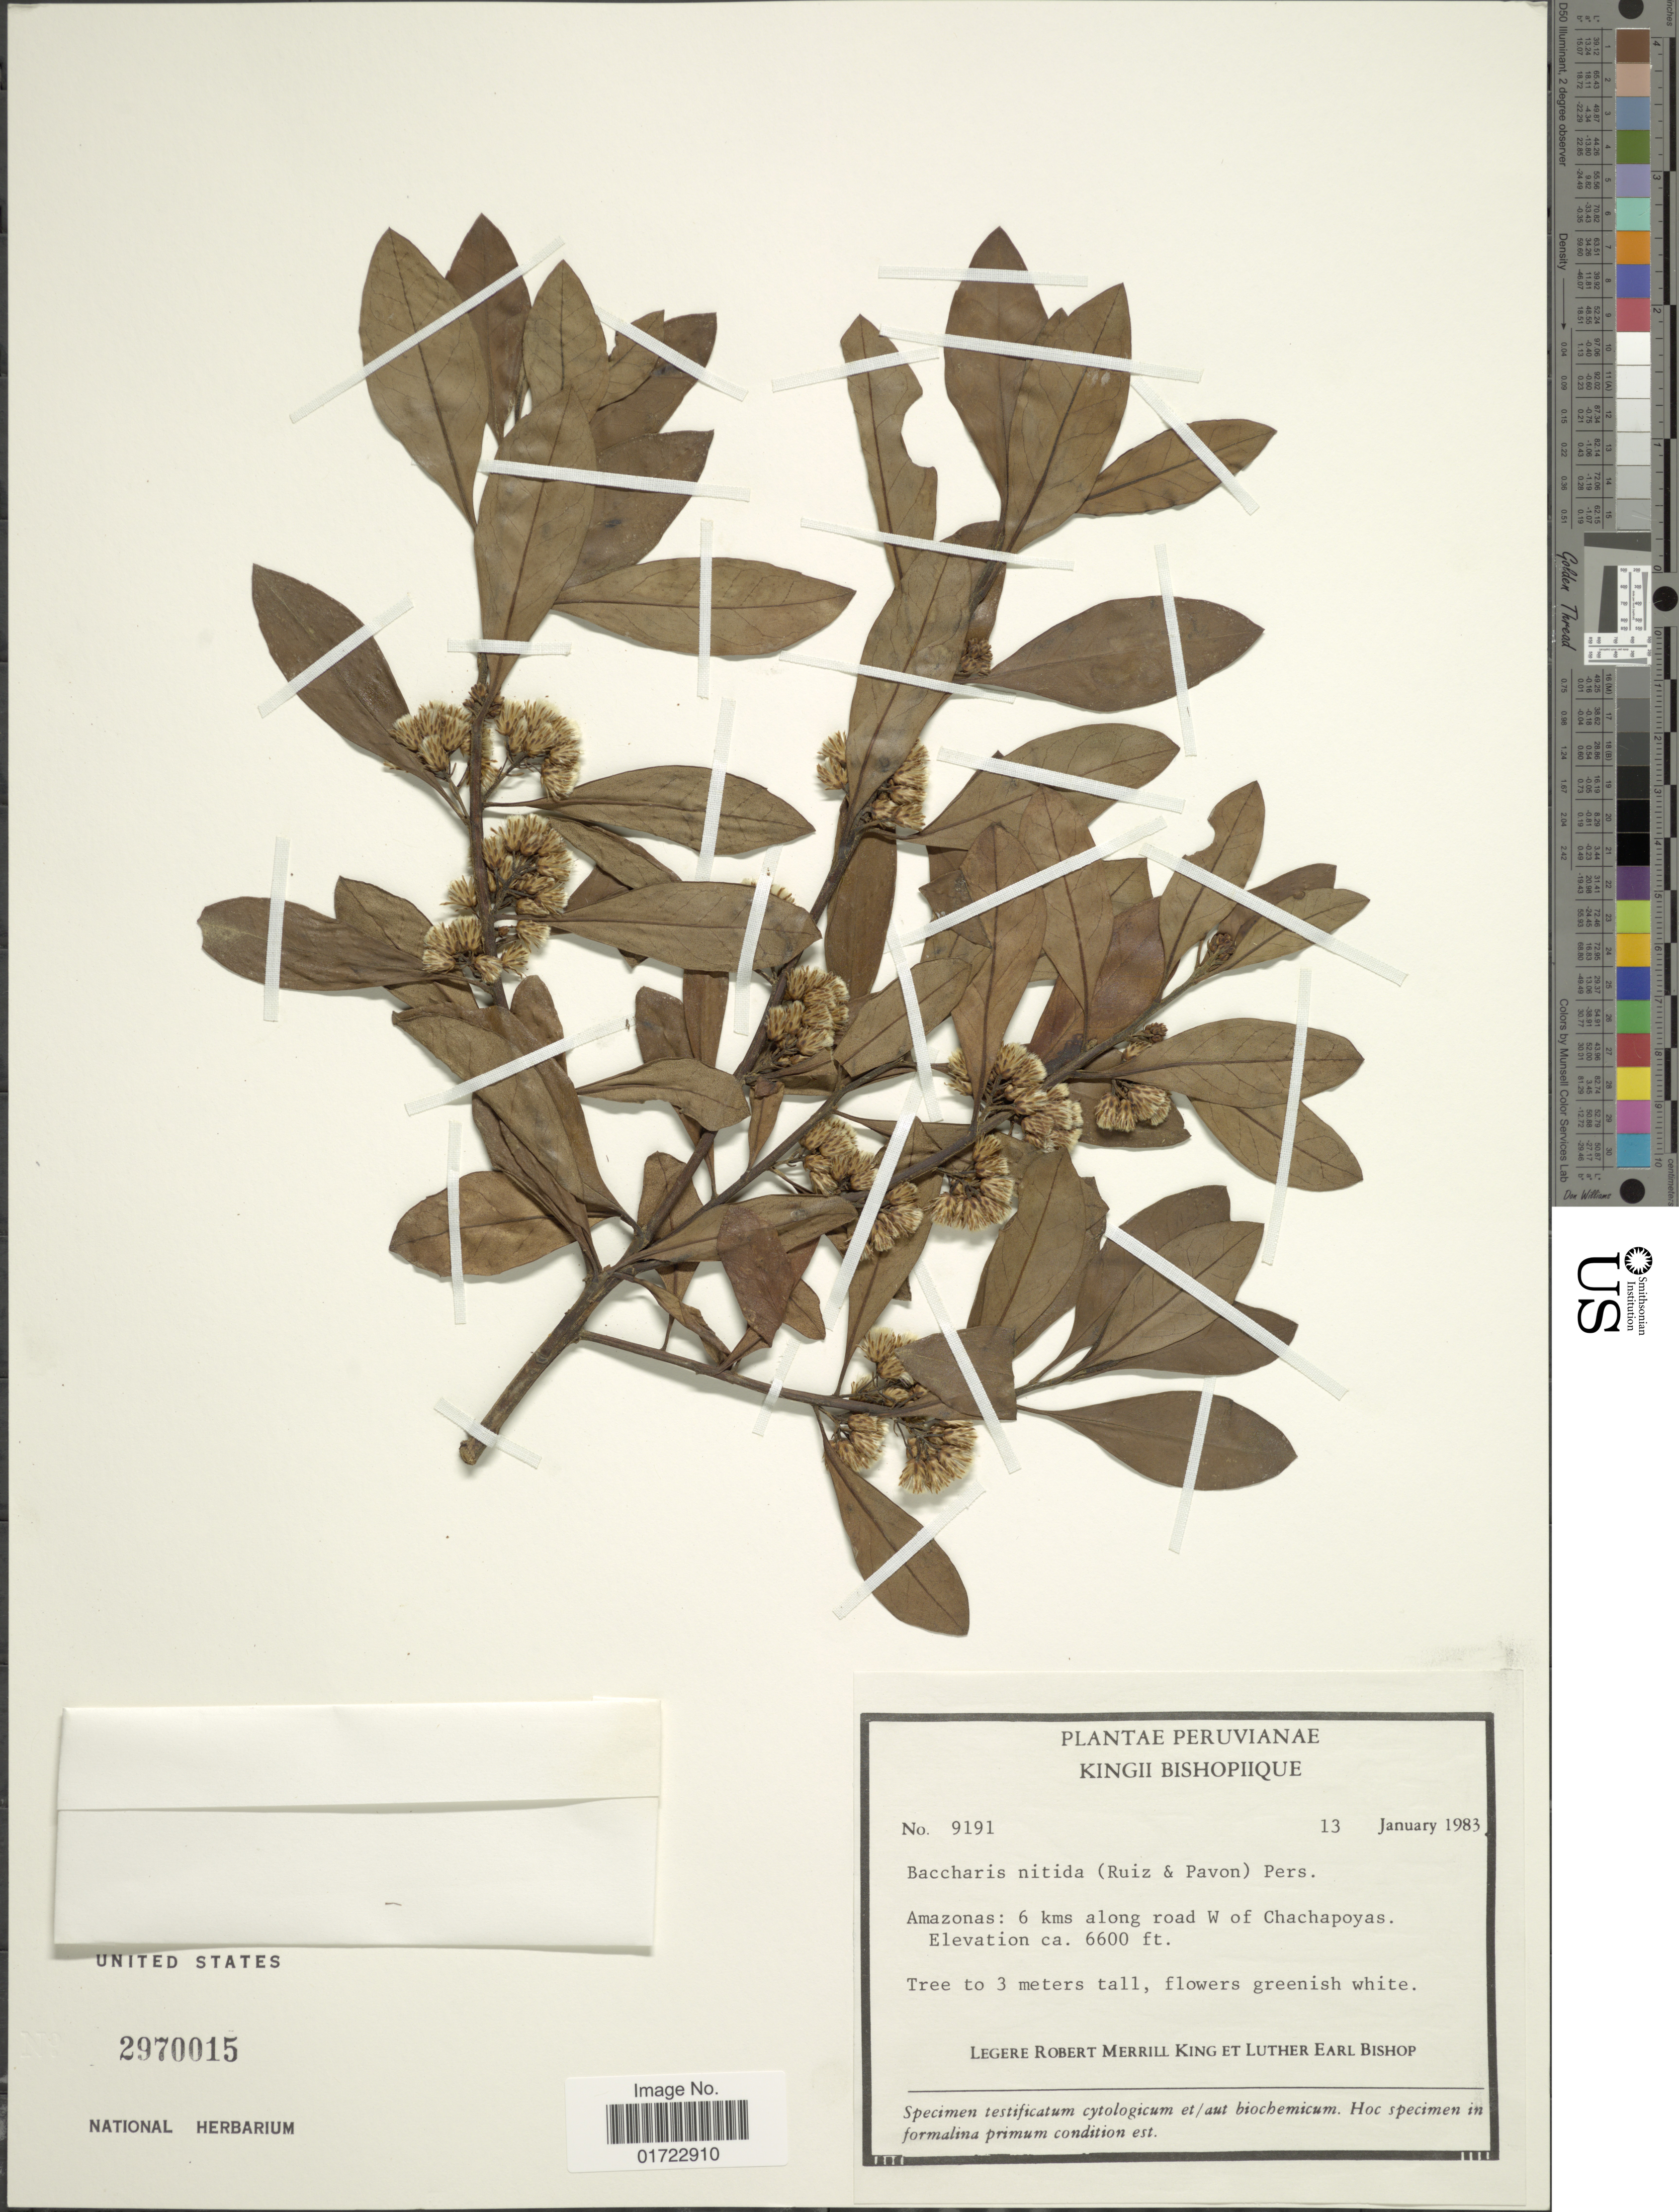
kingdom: Plantae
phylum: Tracheophyta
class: Magnoliopsida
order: Asterales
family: Asteraceae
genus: Baccharis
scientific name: Baccharis nitida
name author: (Ruiz & Pav.) Pers.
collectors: R. M. King & L. E. Bishop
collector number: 9191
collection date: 1983-01-13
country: Peru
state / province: Amazonas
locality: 6 kms along road W of Chachapoyas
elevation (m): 2012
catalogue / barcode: US 2970015